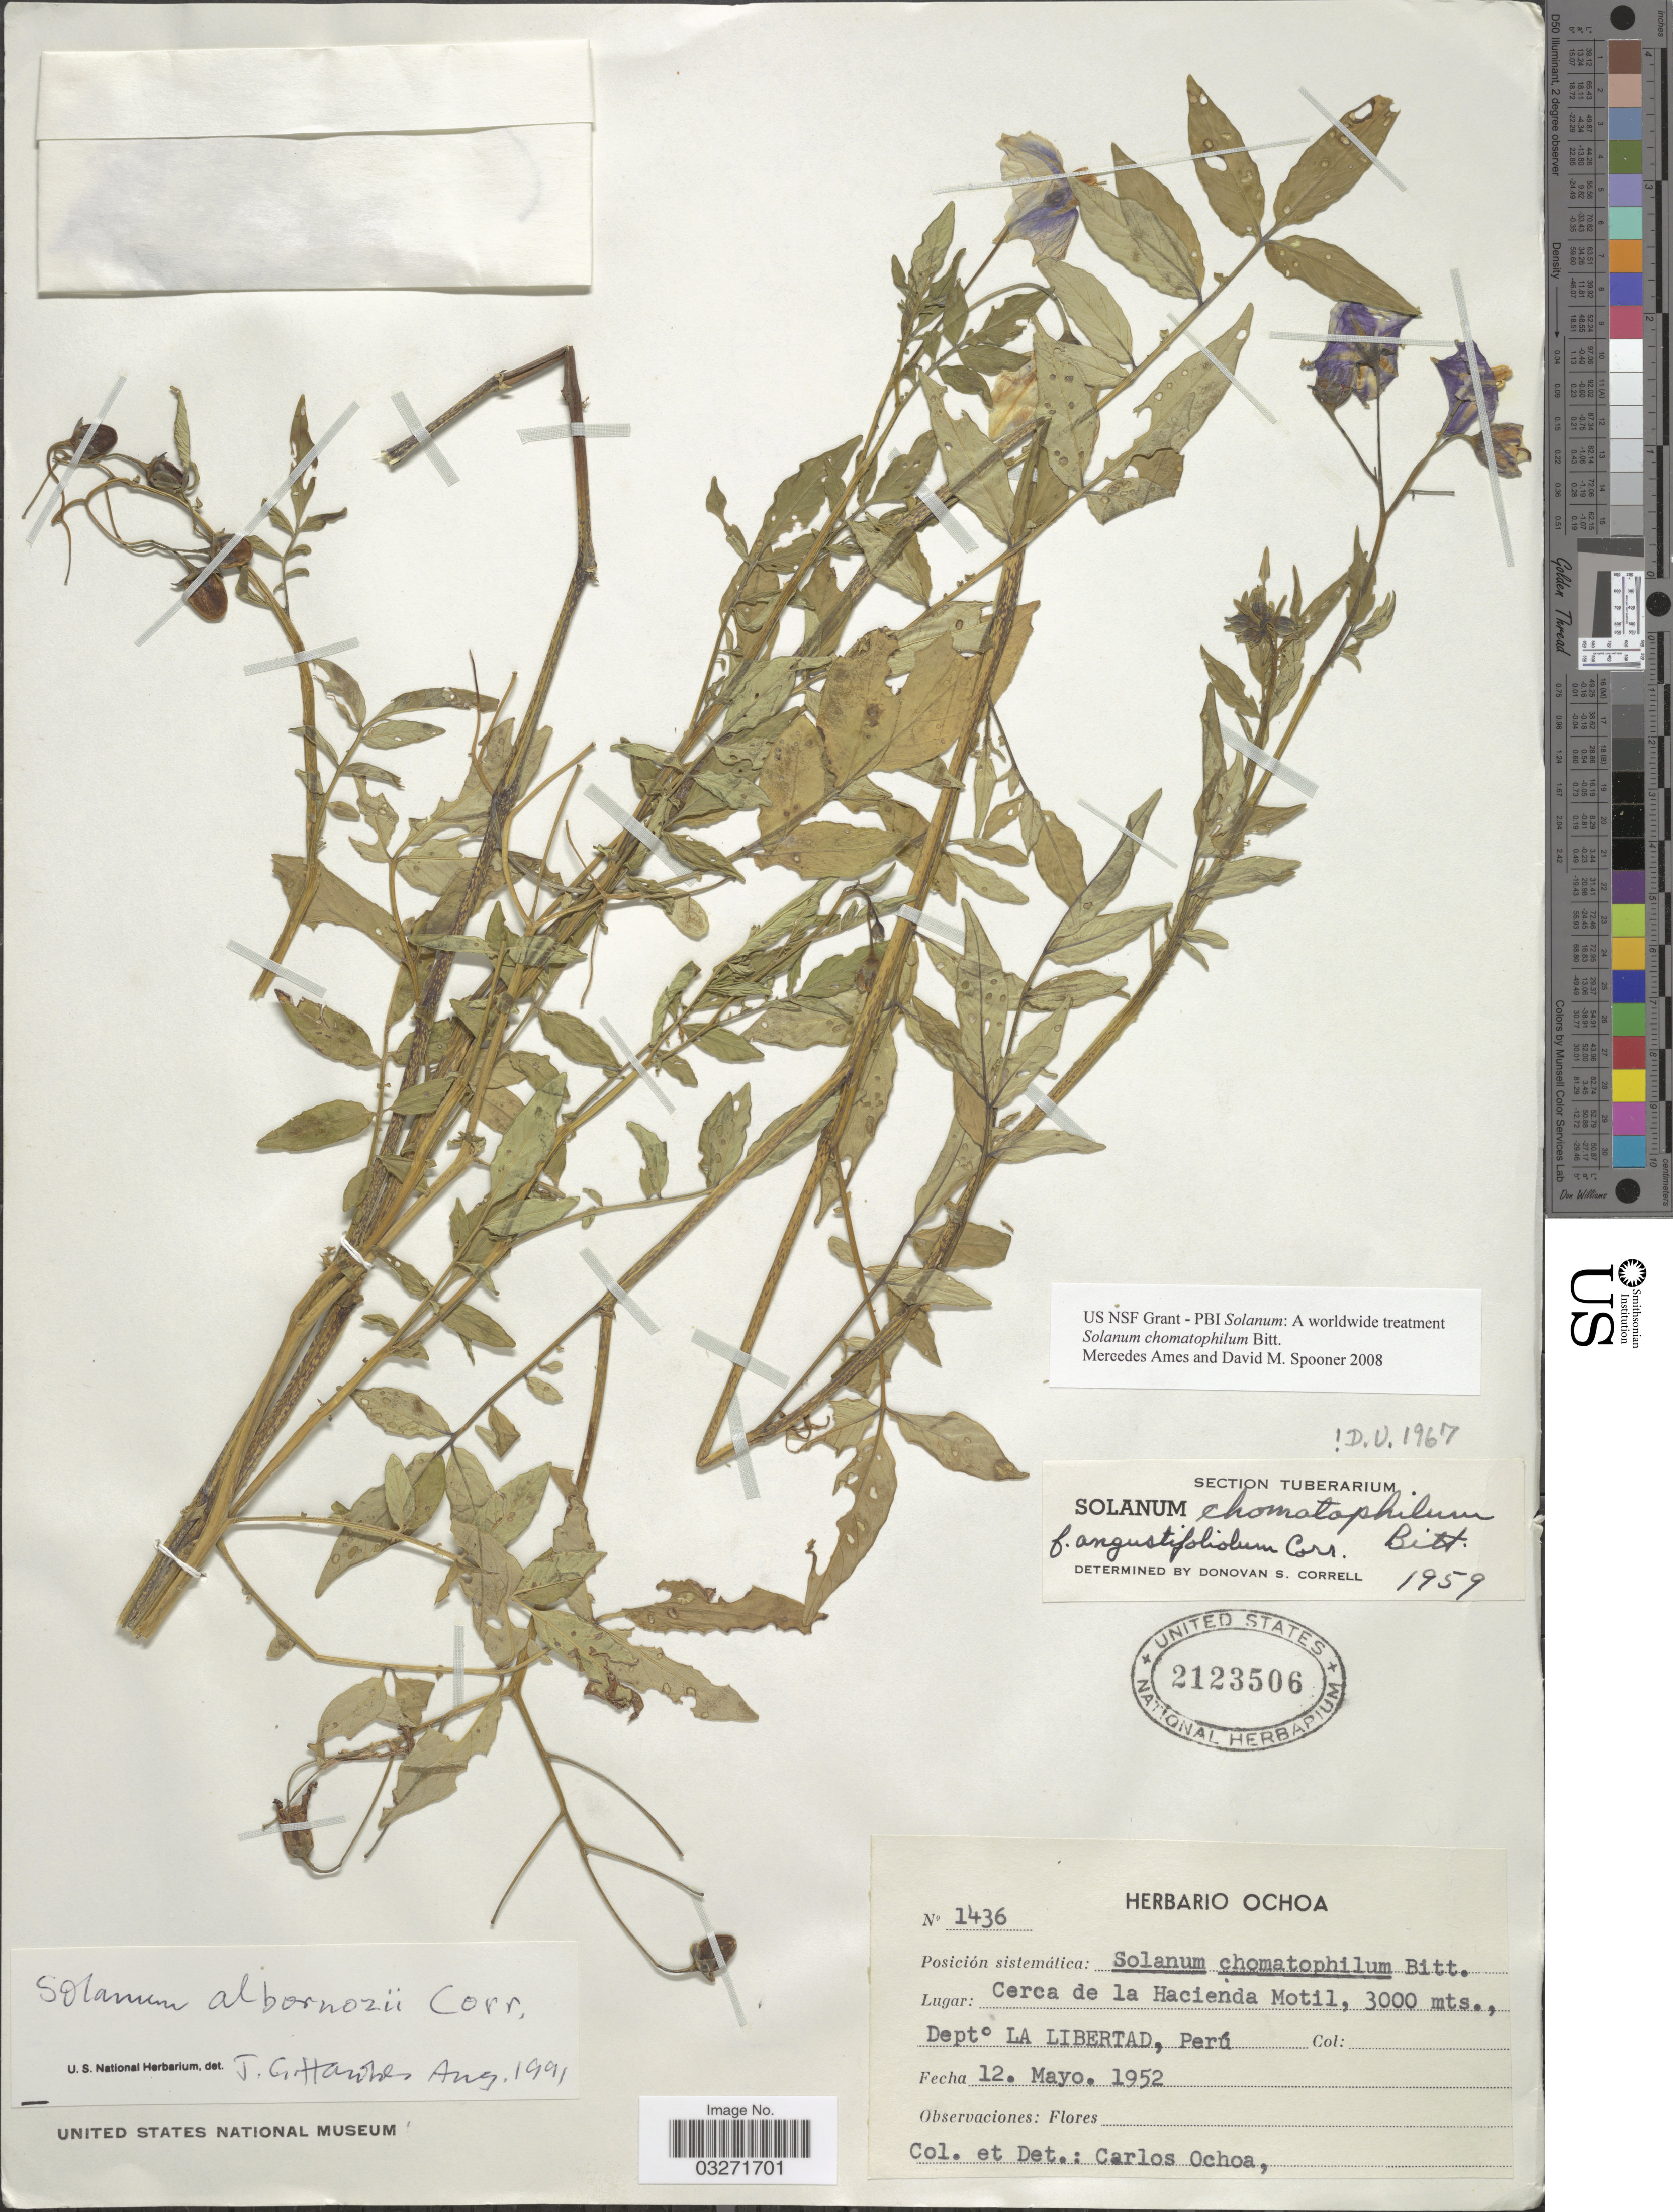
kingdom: Plantae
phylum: Tracheophyta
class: Magnoliopsida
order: Solanales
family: Solanaceae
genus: Solanum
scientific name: Solanum chomatophilum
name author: Bitter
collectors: C. Ochoa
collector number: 1436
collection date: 1952-05-12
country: Peru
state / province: La Libertad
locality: Cerca de la Hacienda Motil. Dept. La Libertad.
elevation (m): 3000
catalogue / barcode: US 2123506